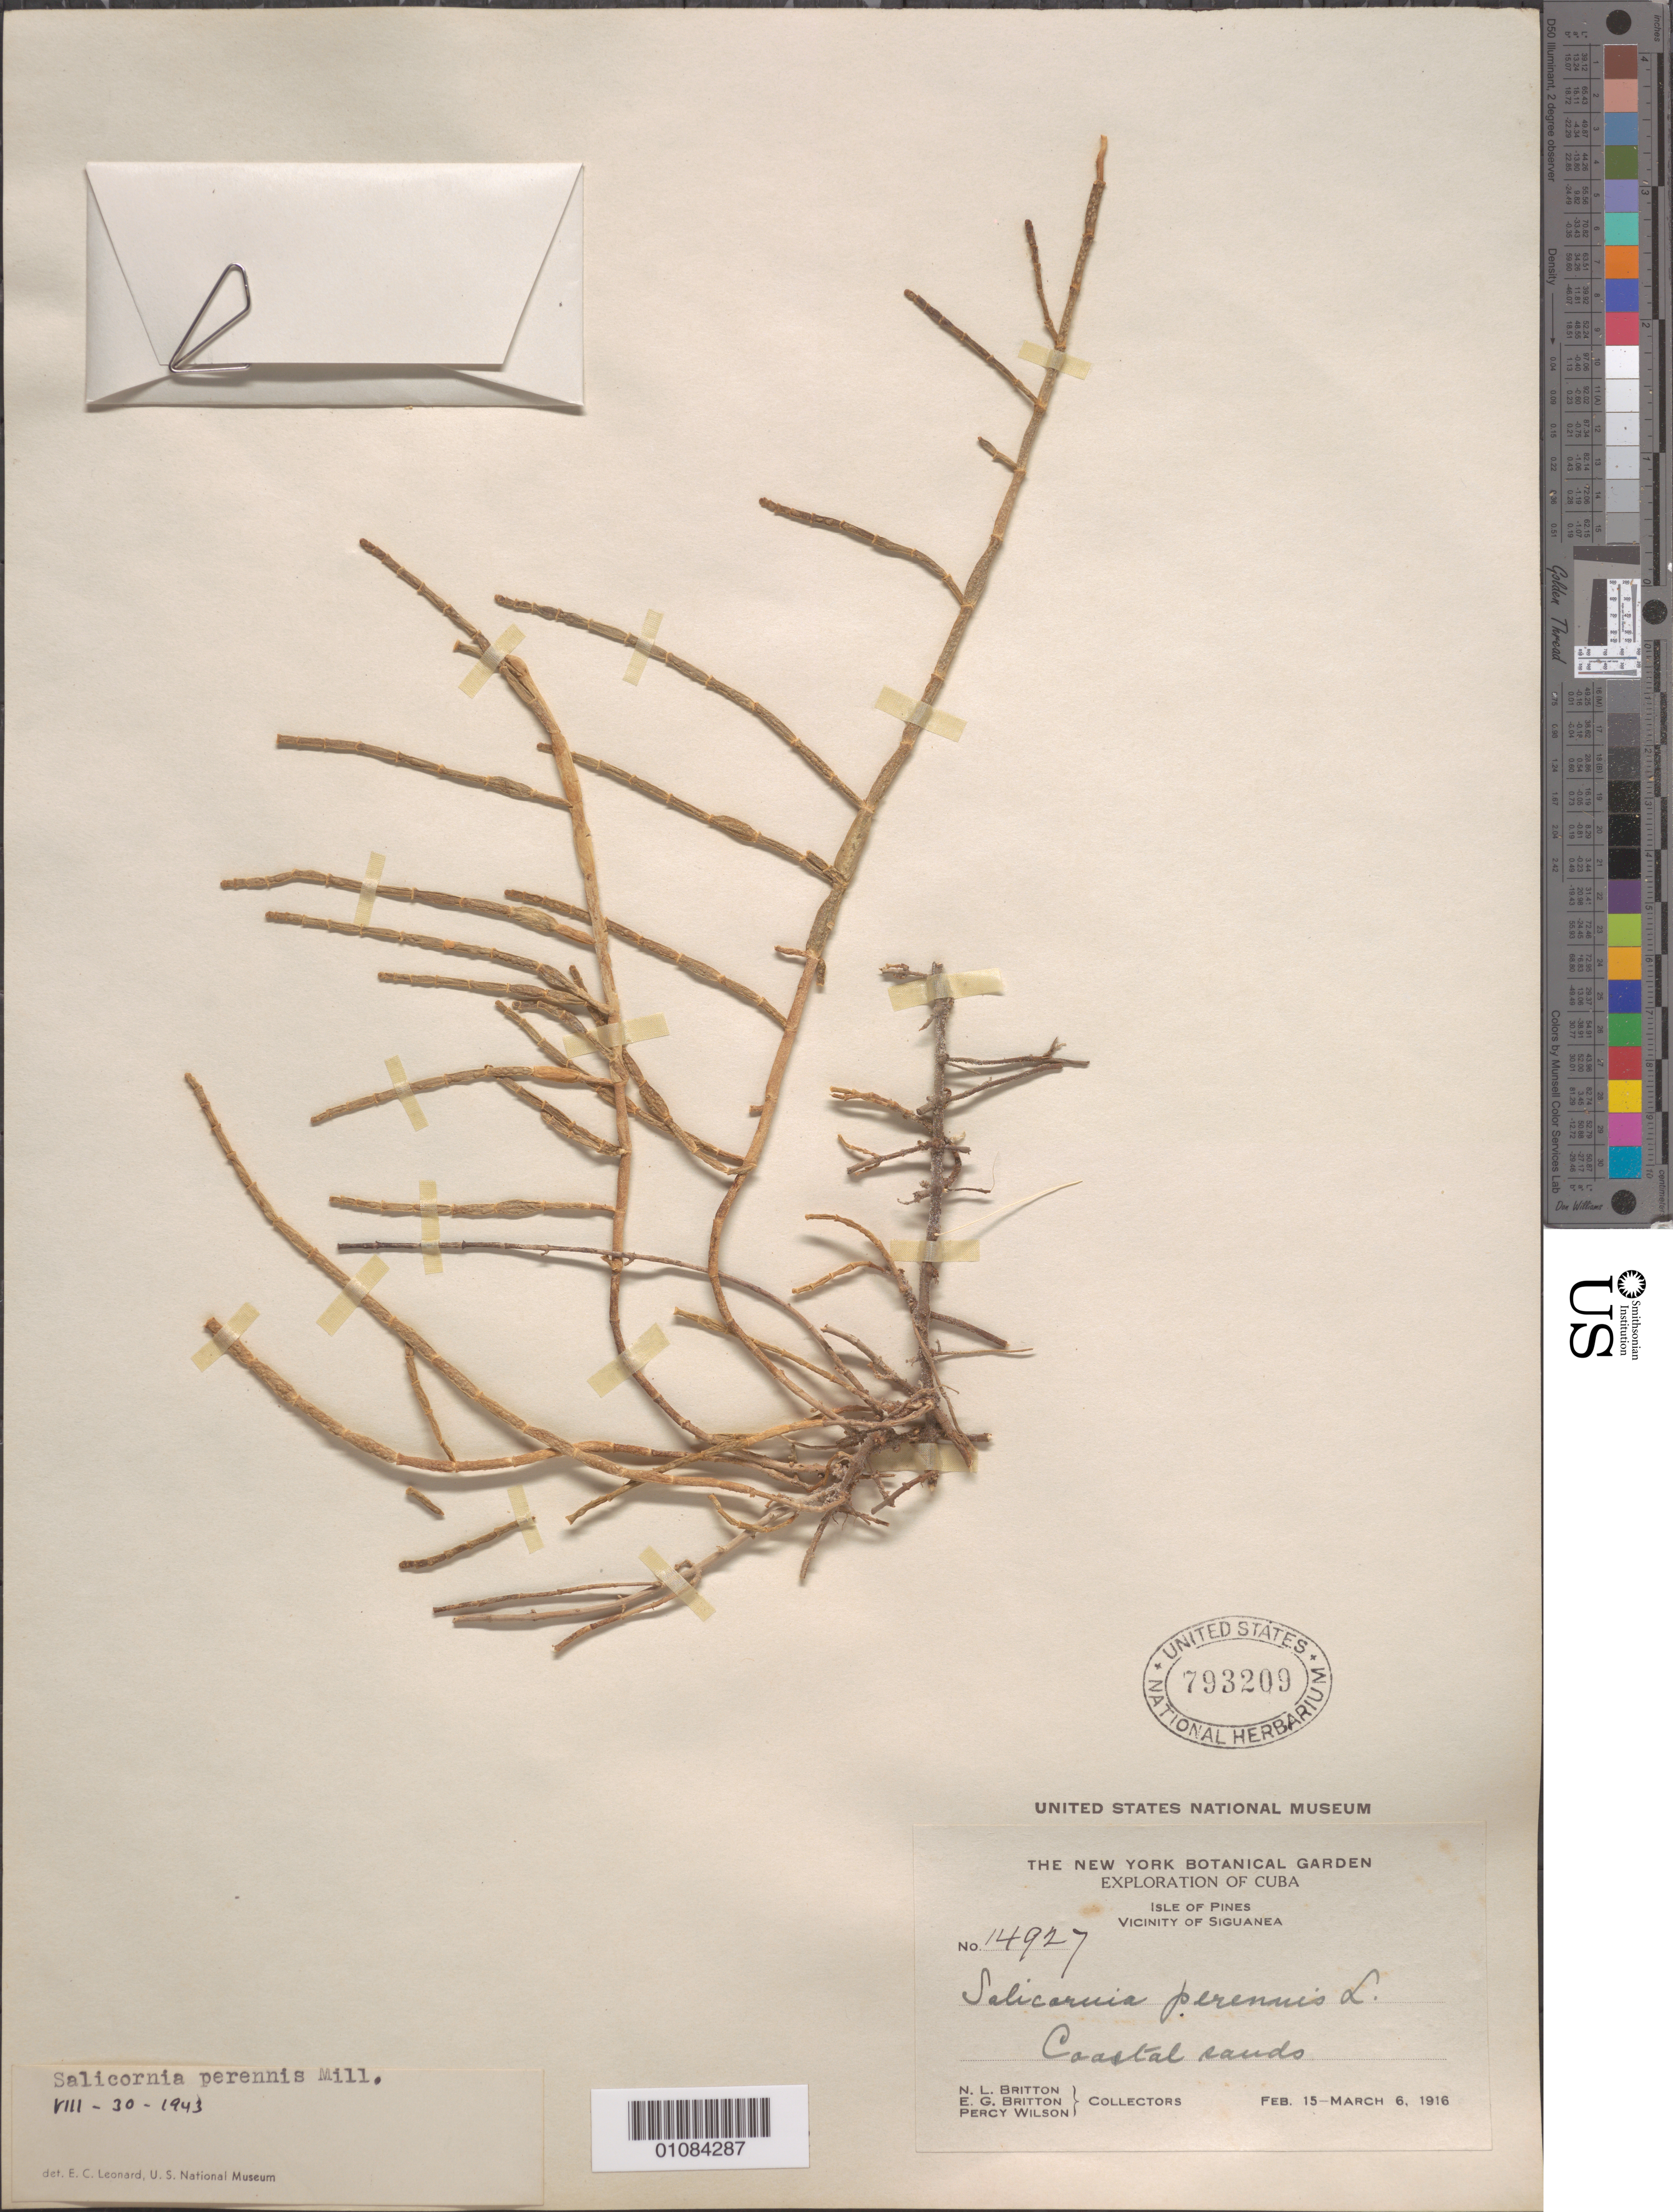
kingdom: Plantae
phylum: Tracheophyta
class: Magnoliopsida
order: Caryophyllales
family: Amaranthaceae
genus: Salicornia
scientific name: Salicornia perennis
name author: Mill.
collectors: N. Britton, E. G. Britton & P. Wilson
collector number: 14927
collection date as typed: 15 Feb 1916 to 06 Mar 1916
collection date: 1916-02-15/1916-03-06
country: Cuba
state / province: Isla de La Juventud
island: Isla de la Juventud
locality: Isle of Pines: vicinity of Siguanea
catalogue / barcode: US 793209